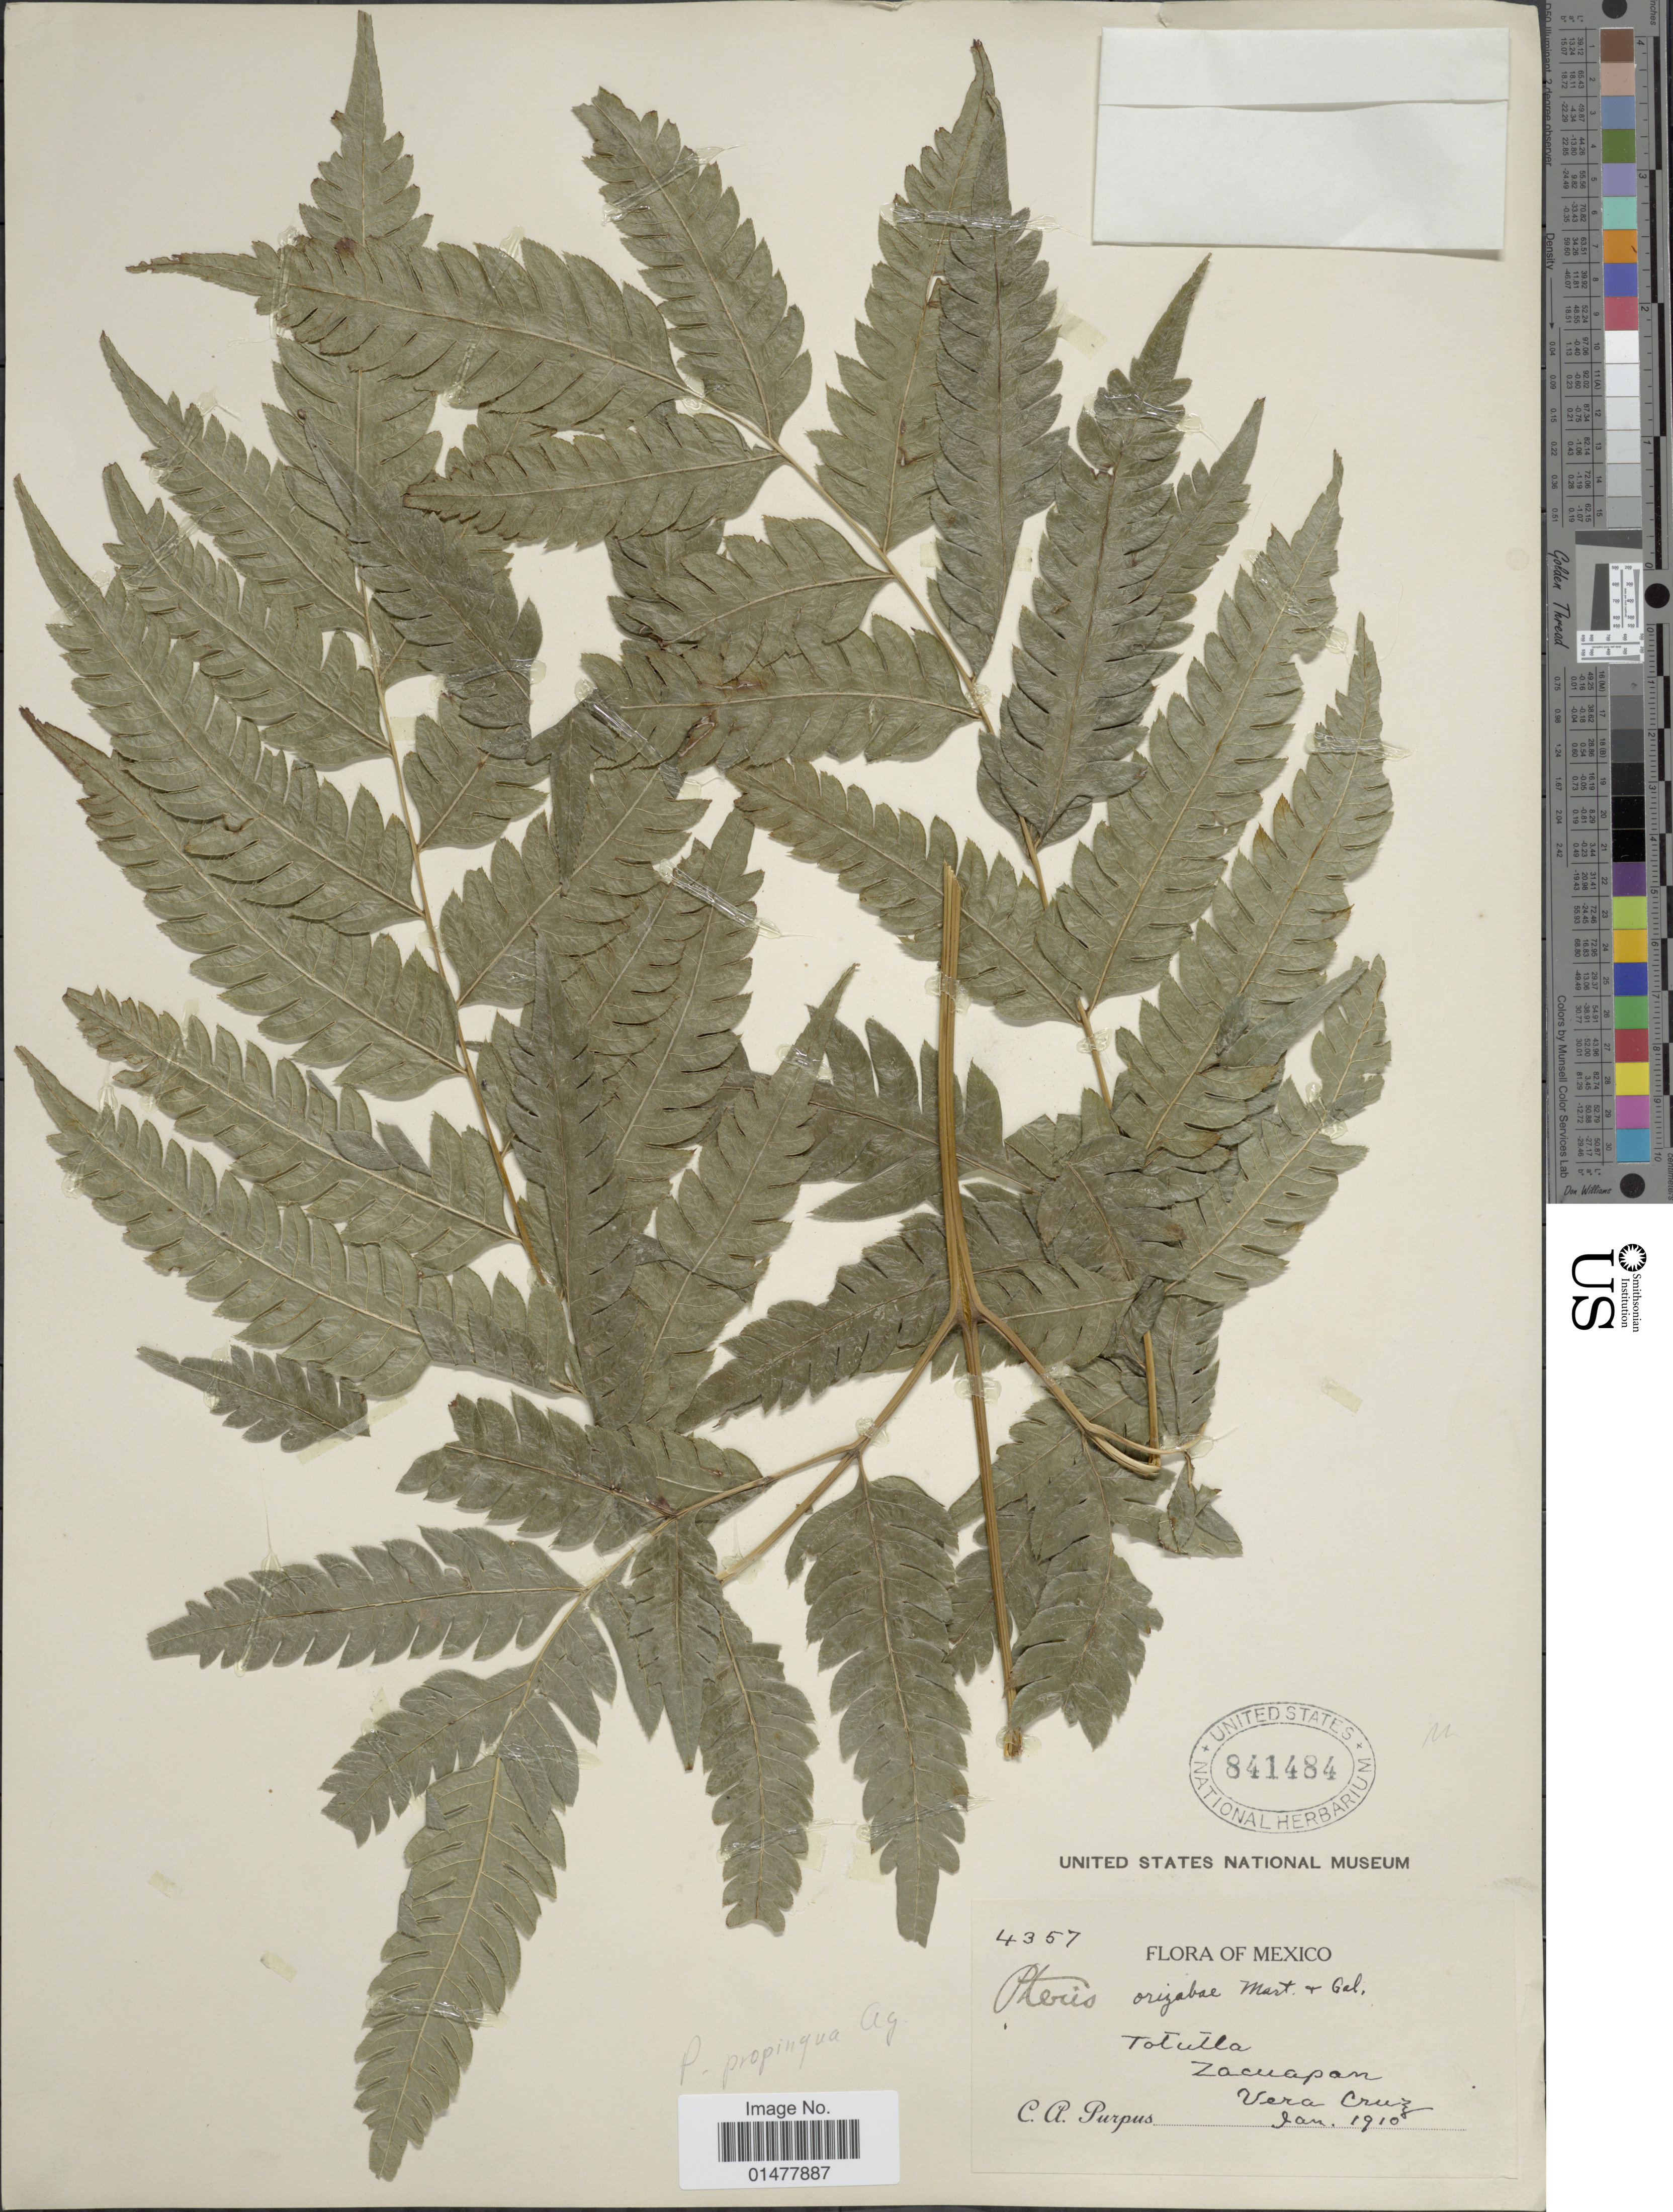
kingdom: Plantae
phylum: Tracheophyta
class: Polypodiopsida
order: Polypodiales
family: Pteridaceae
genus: Pteris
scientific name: Pteris orizabae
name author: M. Martens & Galeotti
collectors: C. A. Purpus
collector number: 4357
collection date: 1910-01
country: Mexico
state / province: Veracruz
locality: Flora of Mexico, Totutla, Zacuapan, Vera Cruz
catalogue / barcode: US 841484